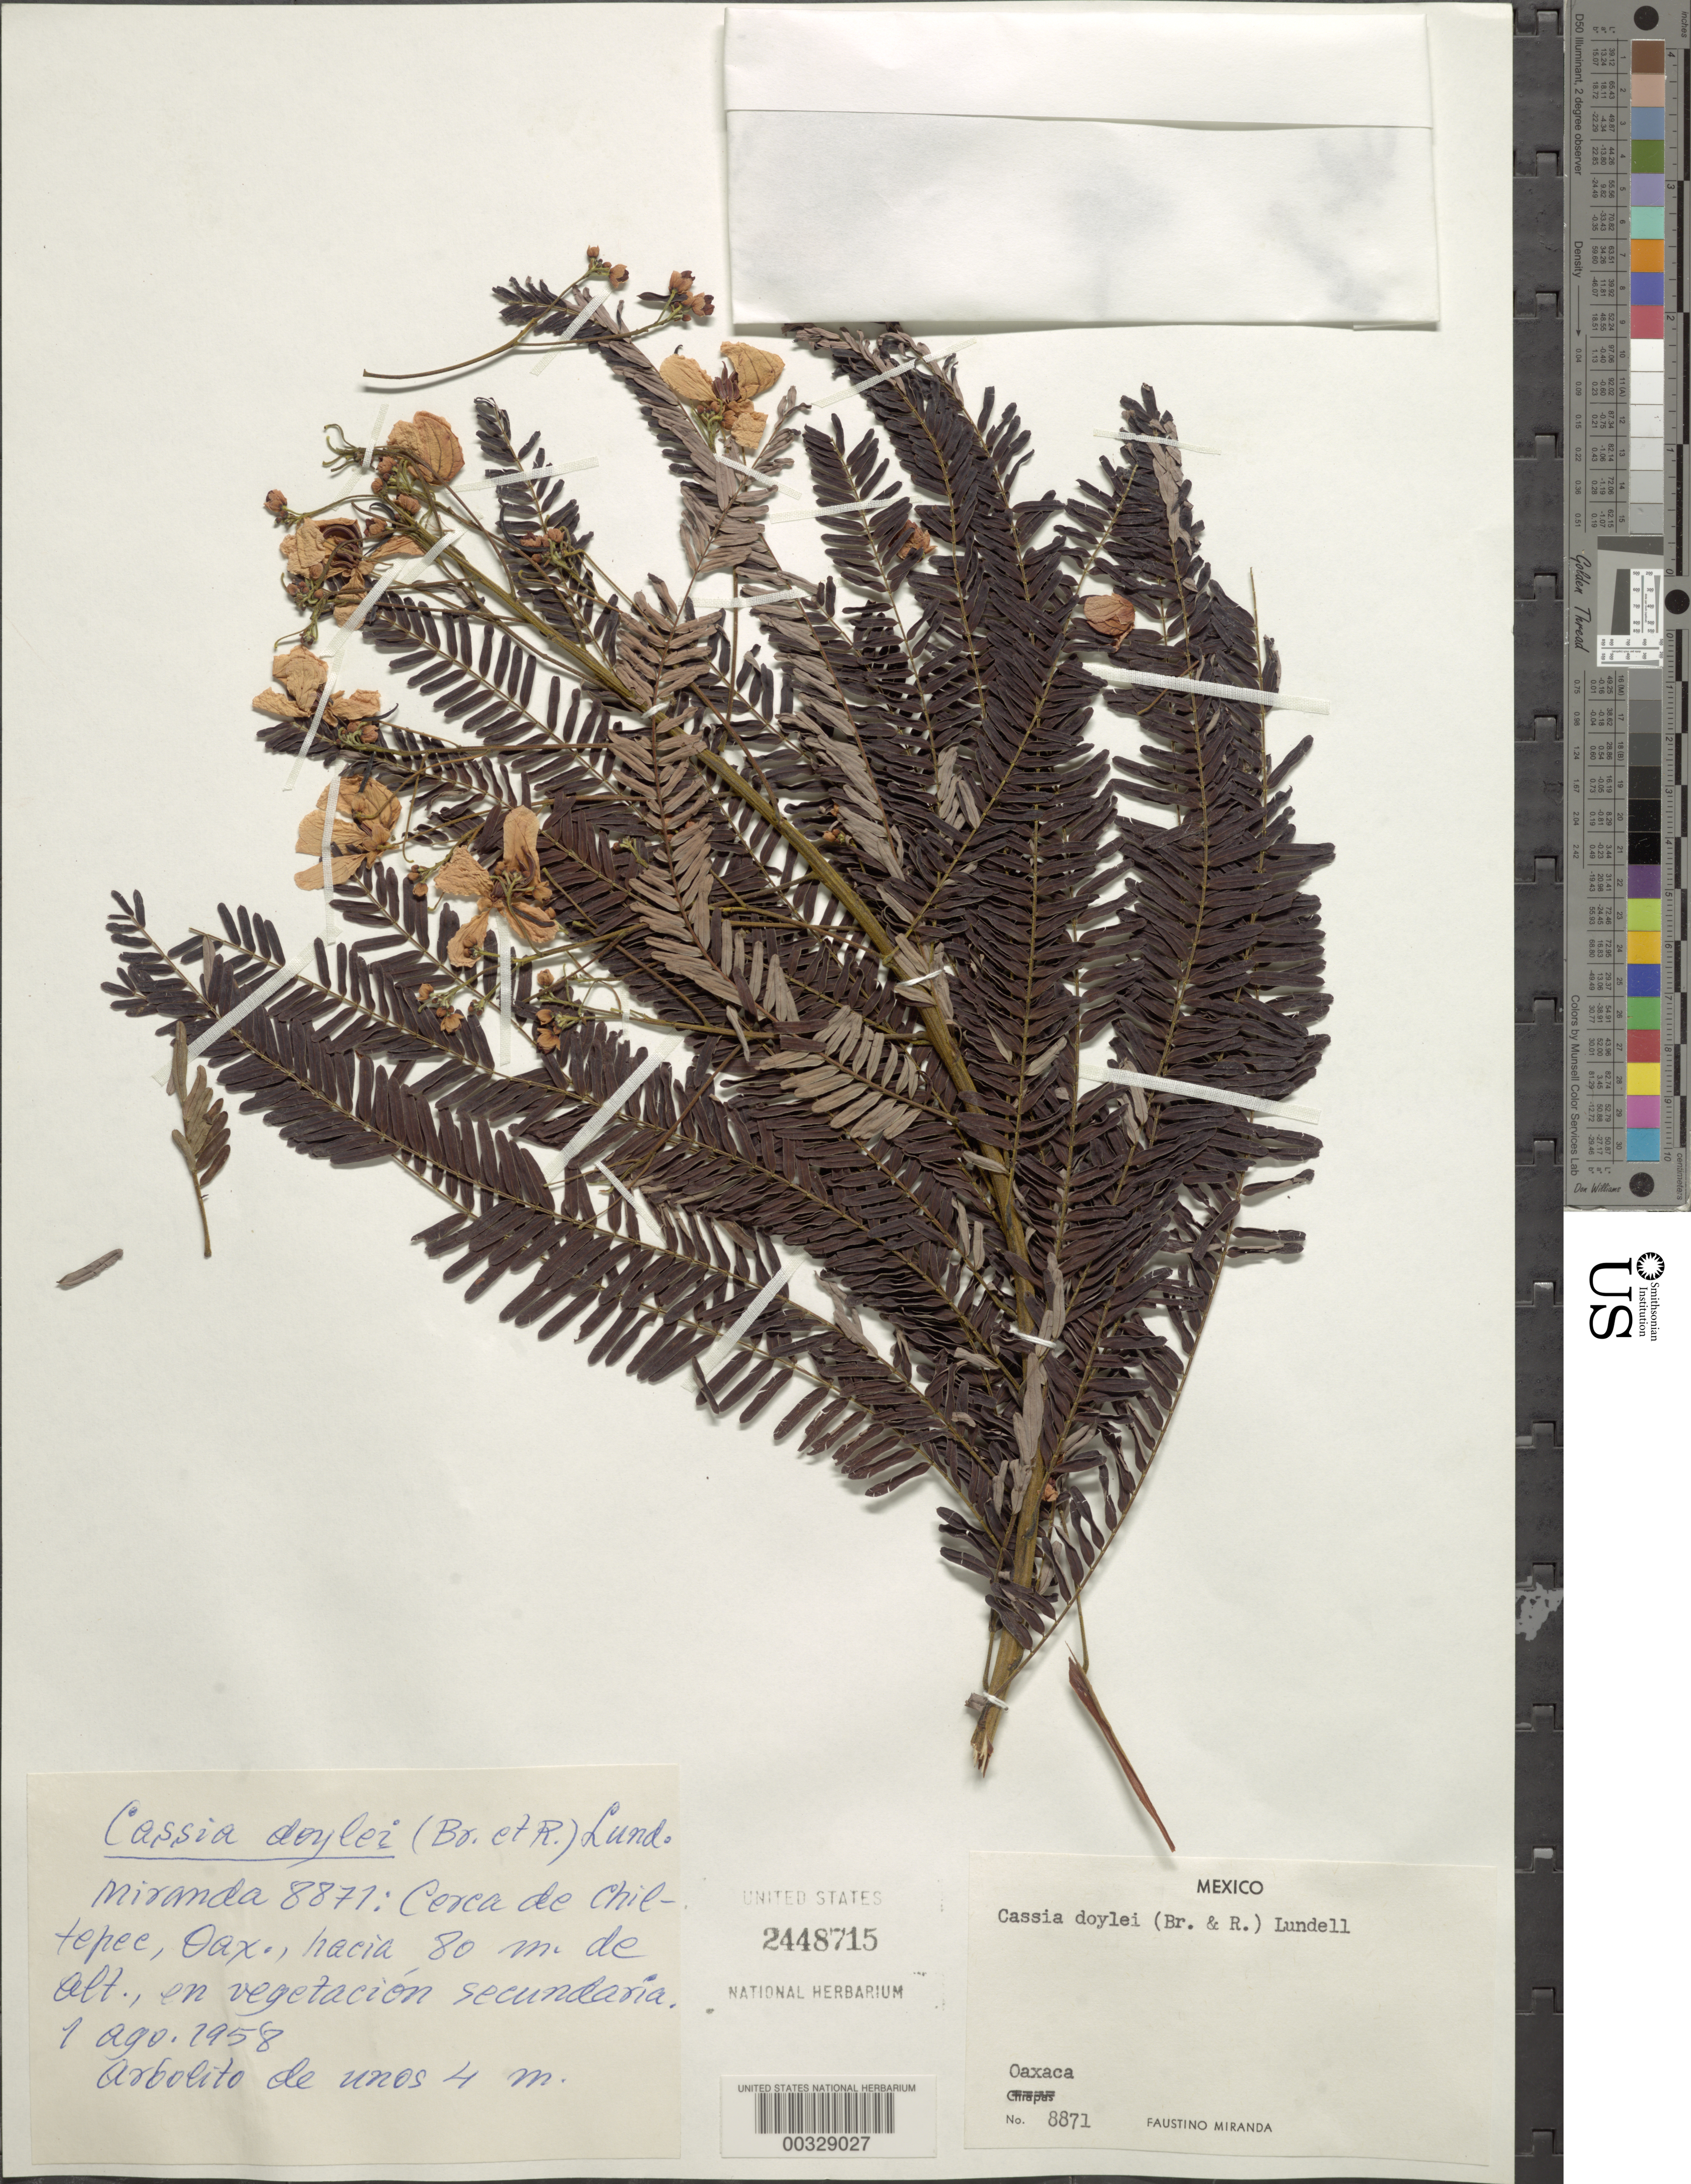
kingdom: Plantae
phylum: Tracheophyta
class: Magnoliopsida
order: Fabales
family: Fabaceae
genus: Senna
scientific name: Senna multijuga var. doylei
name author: (Britton & Rose) H.S. Irwin & Barneby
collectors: F. Miranda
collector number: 8871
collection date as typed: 01 Aug 1958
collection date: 1958-08-01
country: Mexico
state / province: Oaxaca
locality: In the vicinity of Chiltepec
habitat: In secondary vegetation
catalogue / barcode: US 2448715